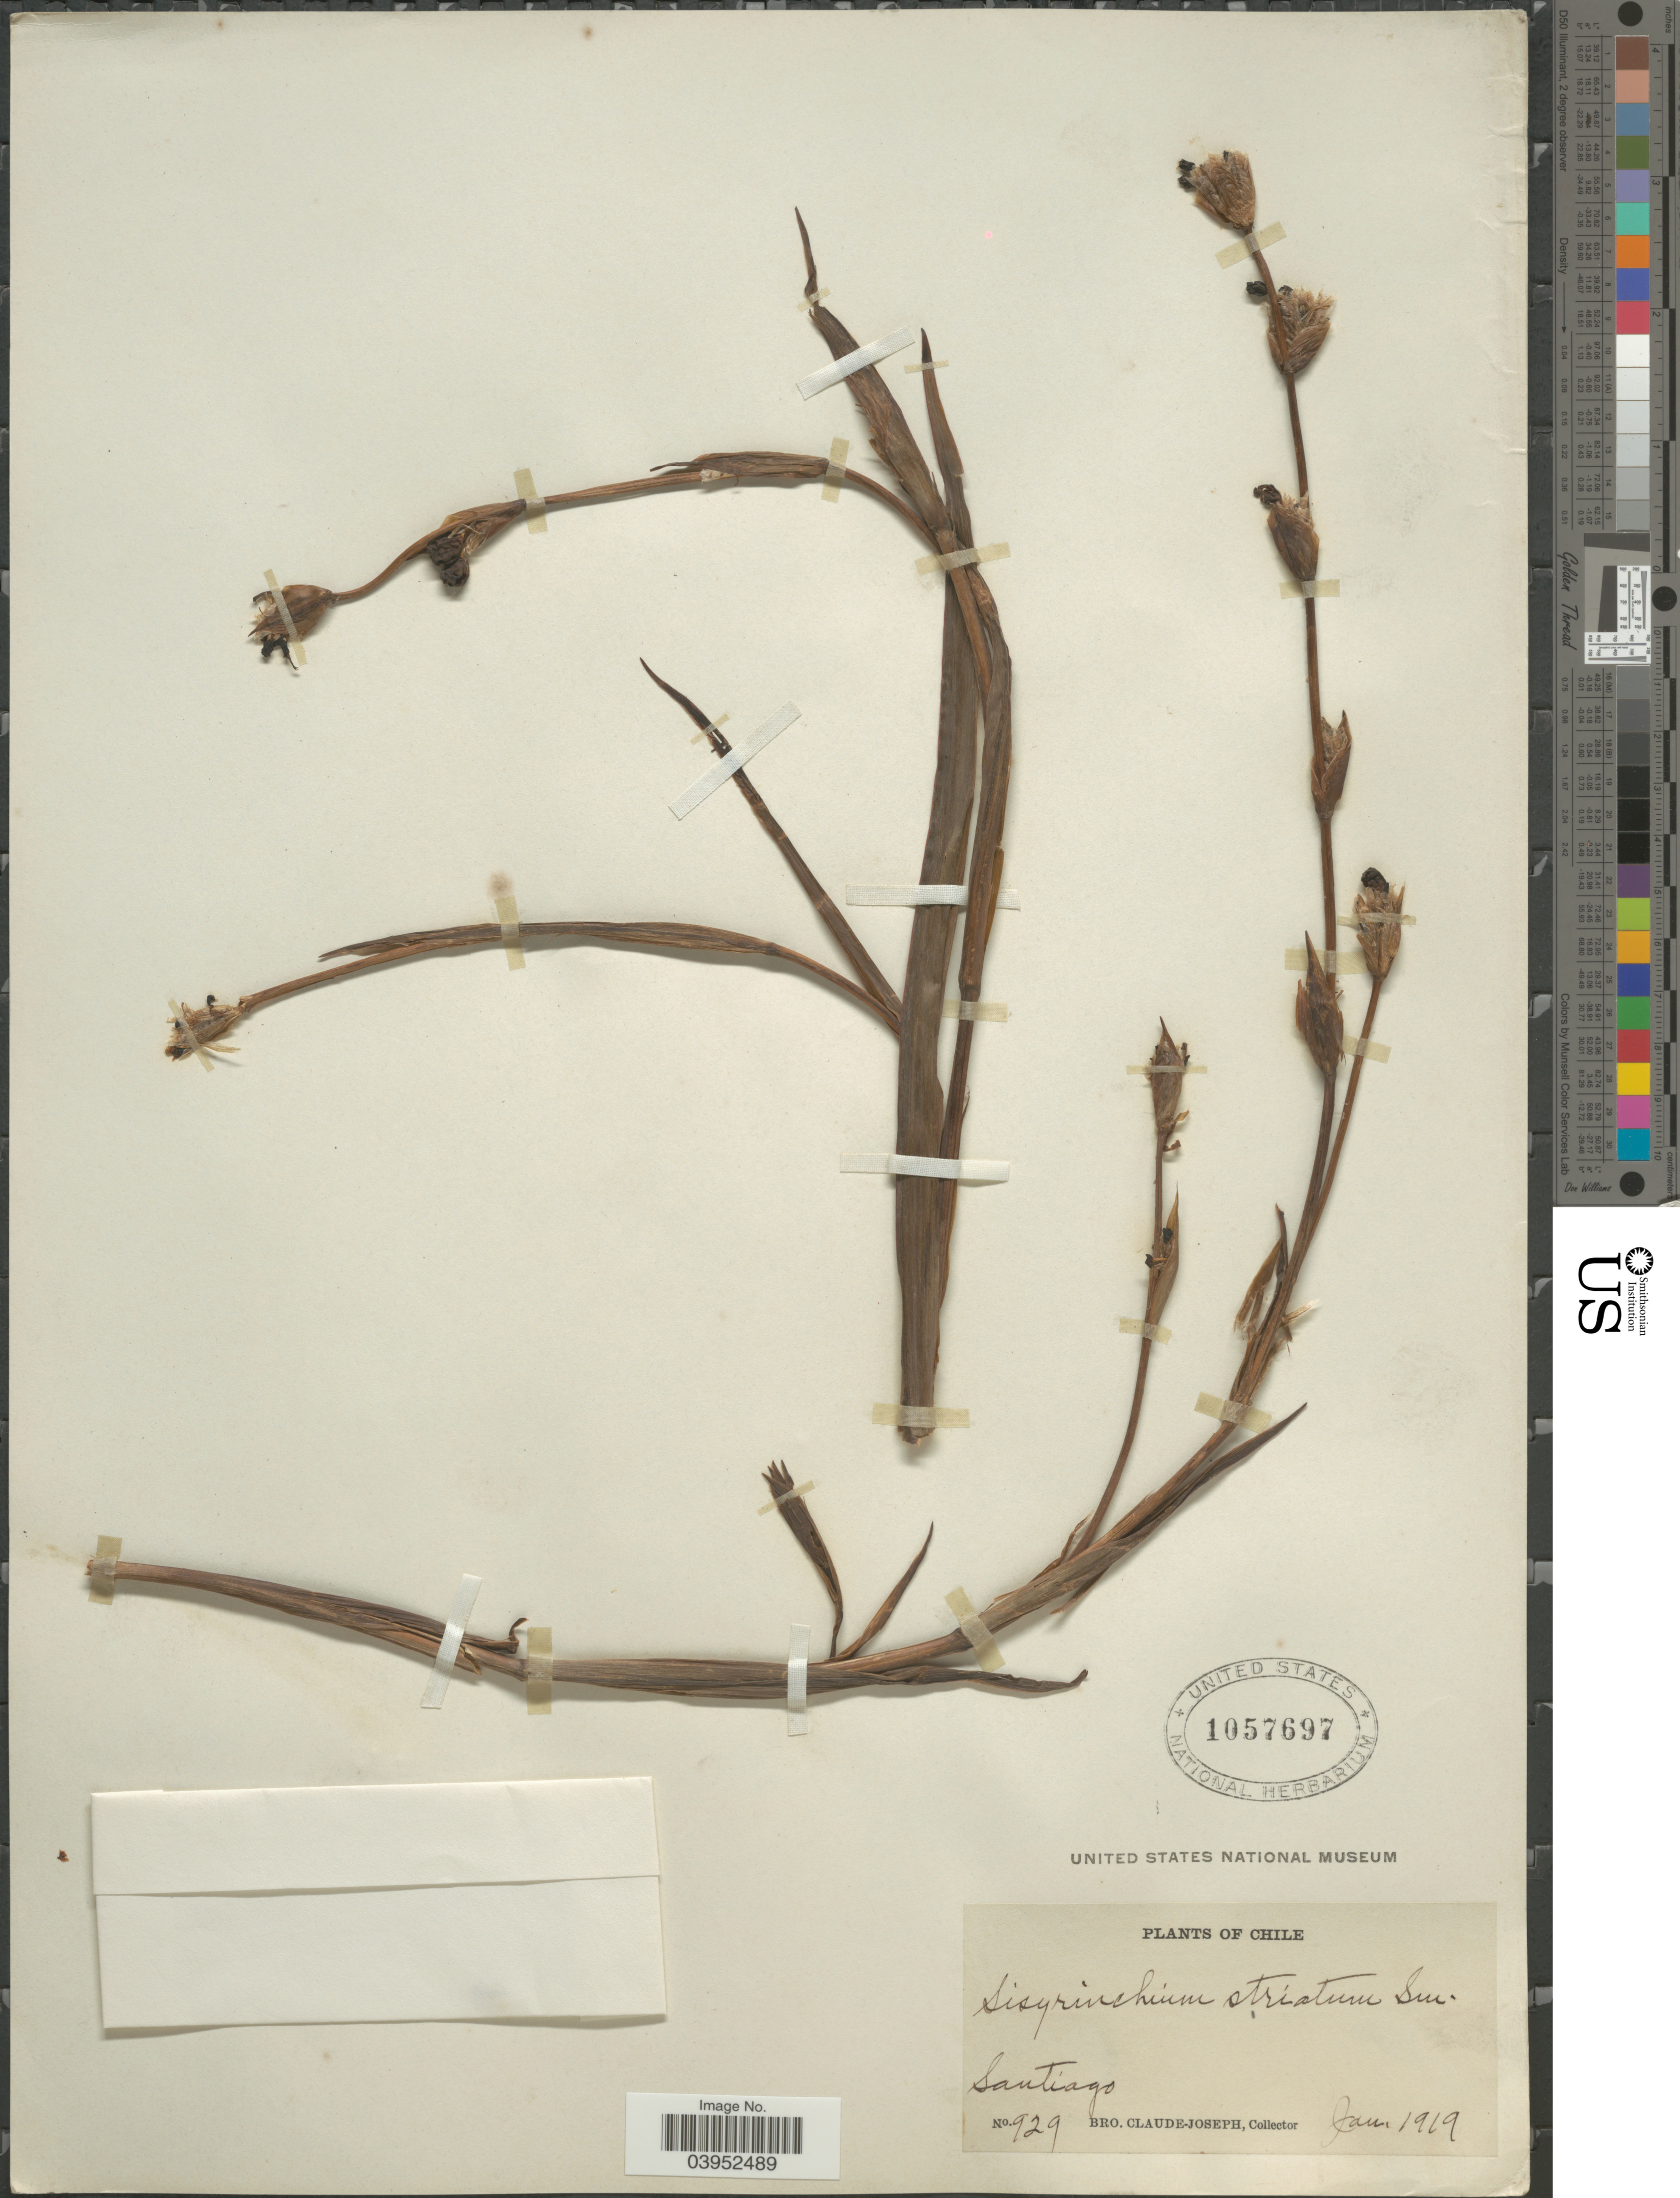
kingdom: Plantae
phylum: Tracheophyta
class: Liliopsida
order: Asparagales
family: Iridaceae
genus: Sisyrinchium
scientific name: Sisyrinchium striatum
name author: Sm.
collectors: Bro. Claude-Joseph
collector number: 929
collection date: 1919-01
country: Chile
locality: Santiago.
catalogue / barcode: US 1057697